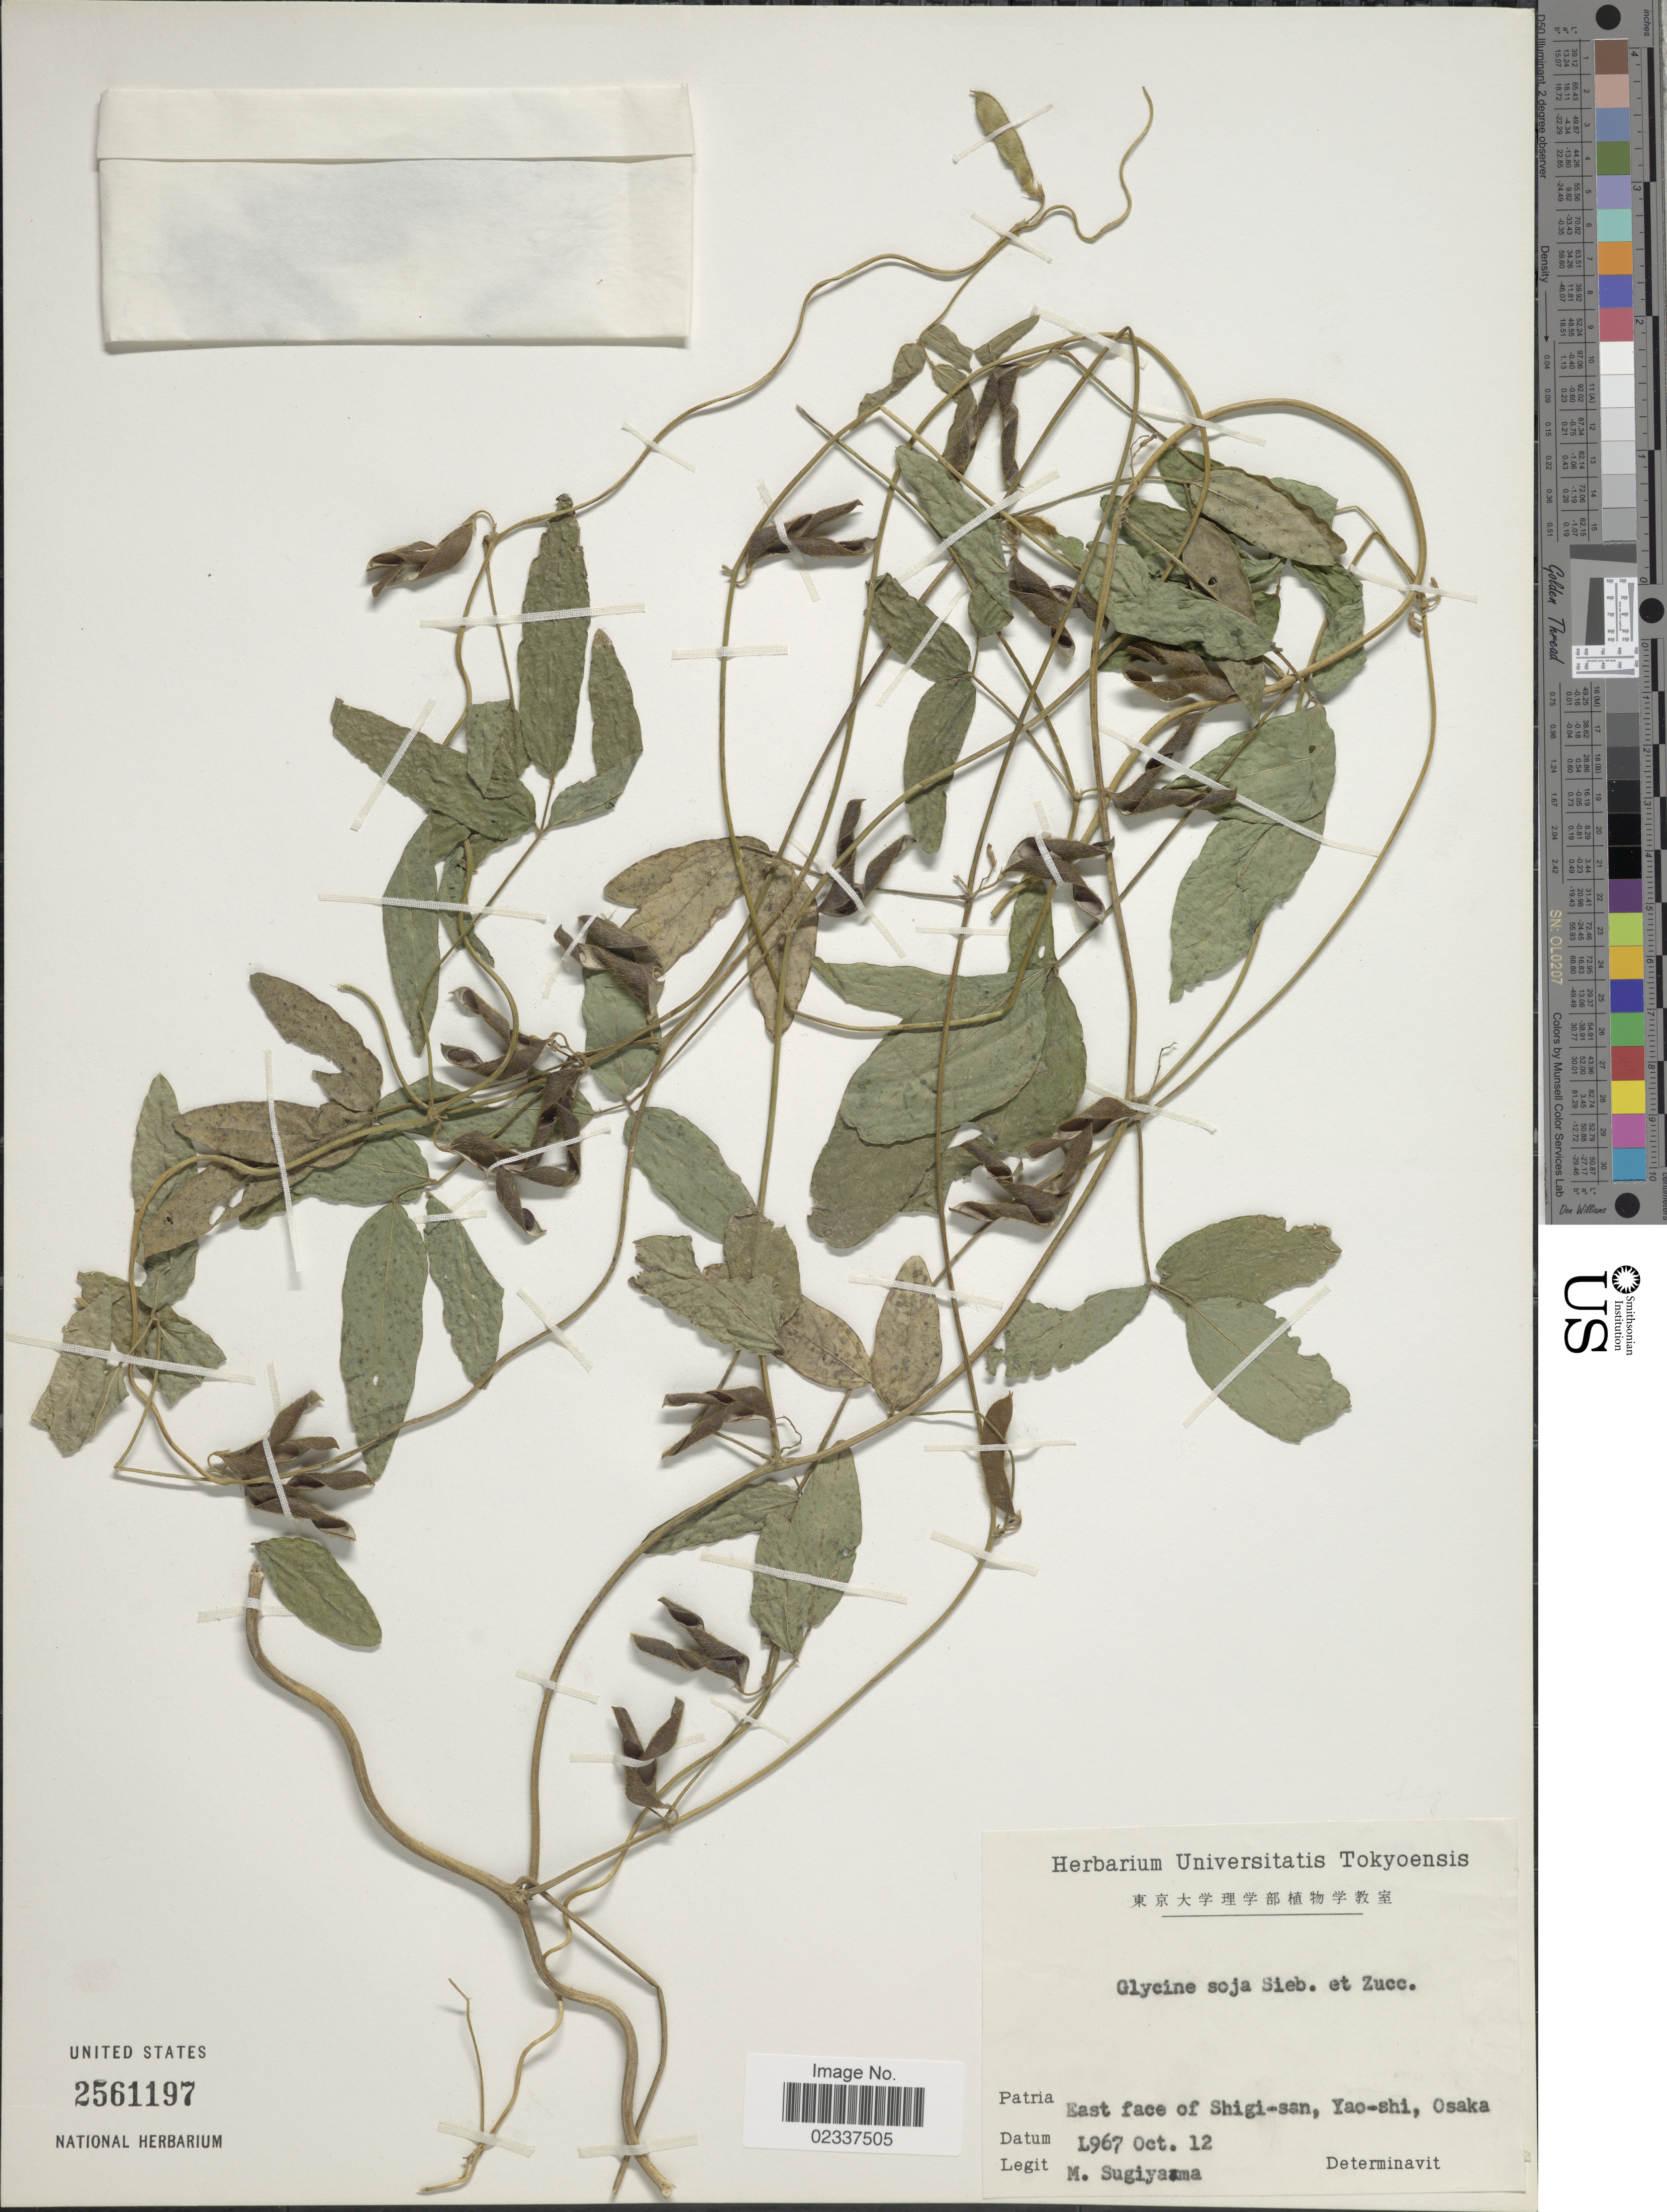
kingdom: Plantae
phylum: Tracheophyta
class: Magnoliopsida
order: Fabales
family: Fabaceae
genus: Glycine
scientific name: Glycine soja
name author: Siebold & Zucc.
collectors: M. Sugiyama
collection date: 1967-10-12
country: Japan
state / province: Osaka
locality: East face of Shigi-san, Yao-shi, Osaka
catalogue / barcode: US 2561197